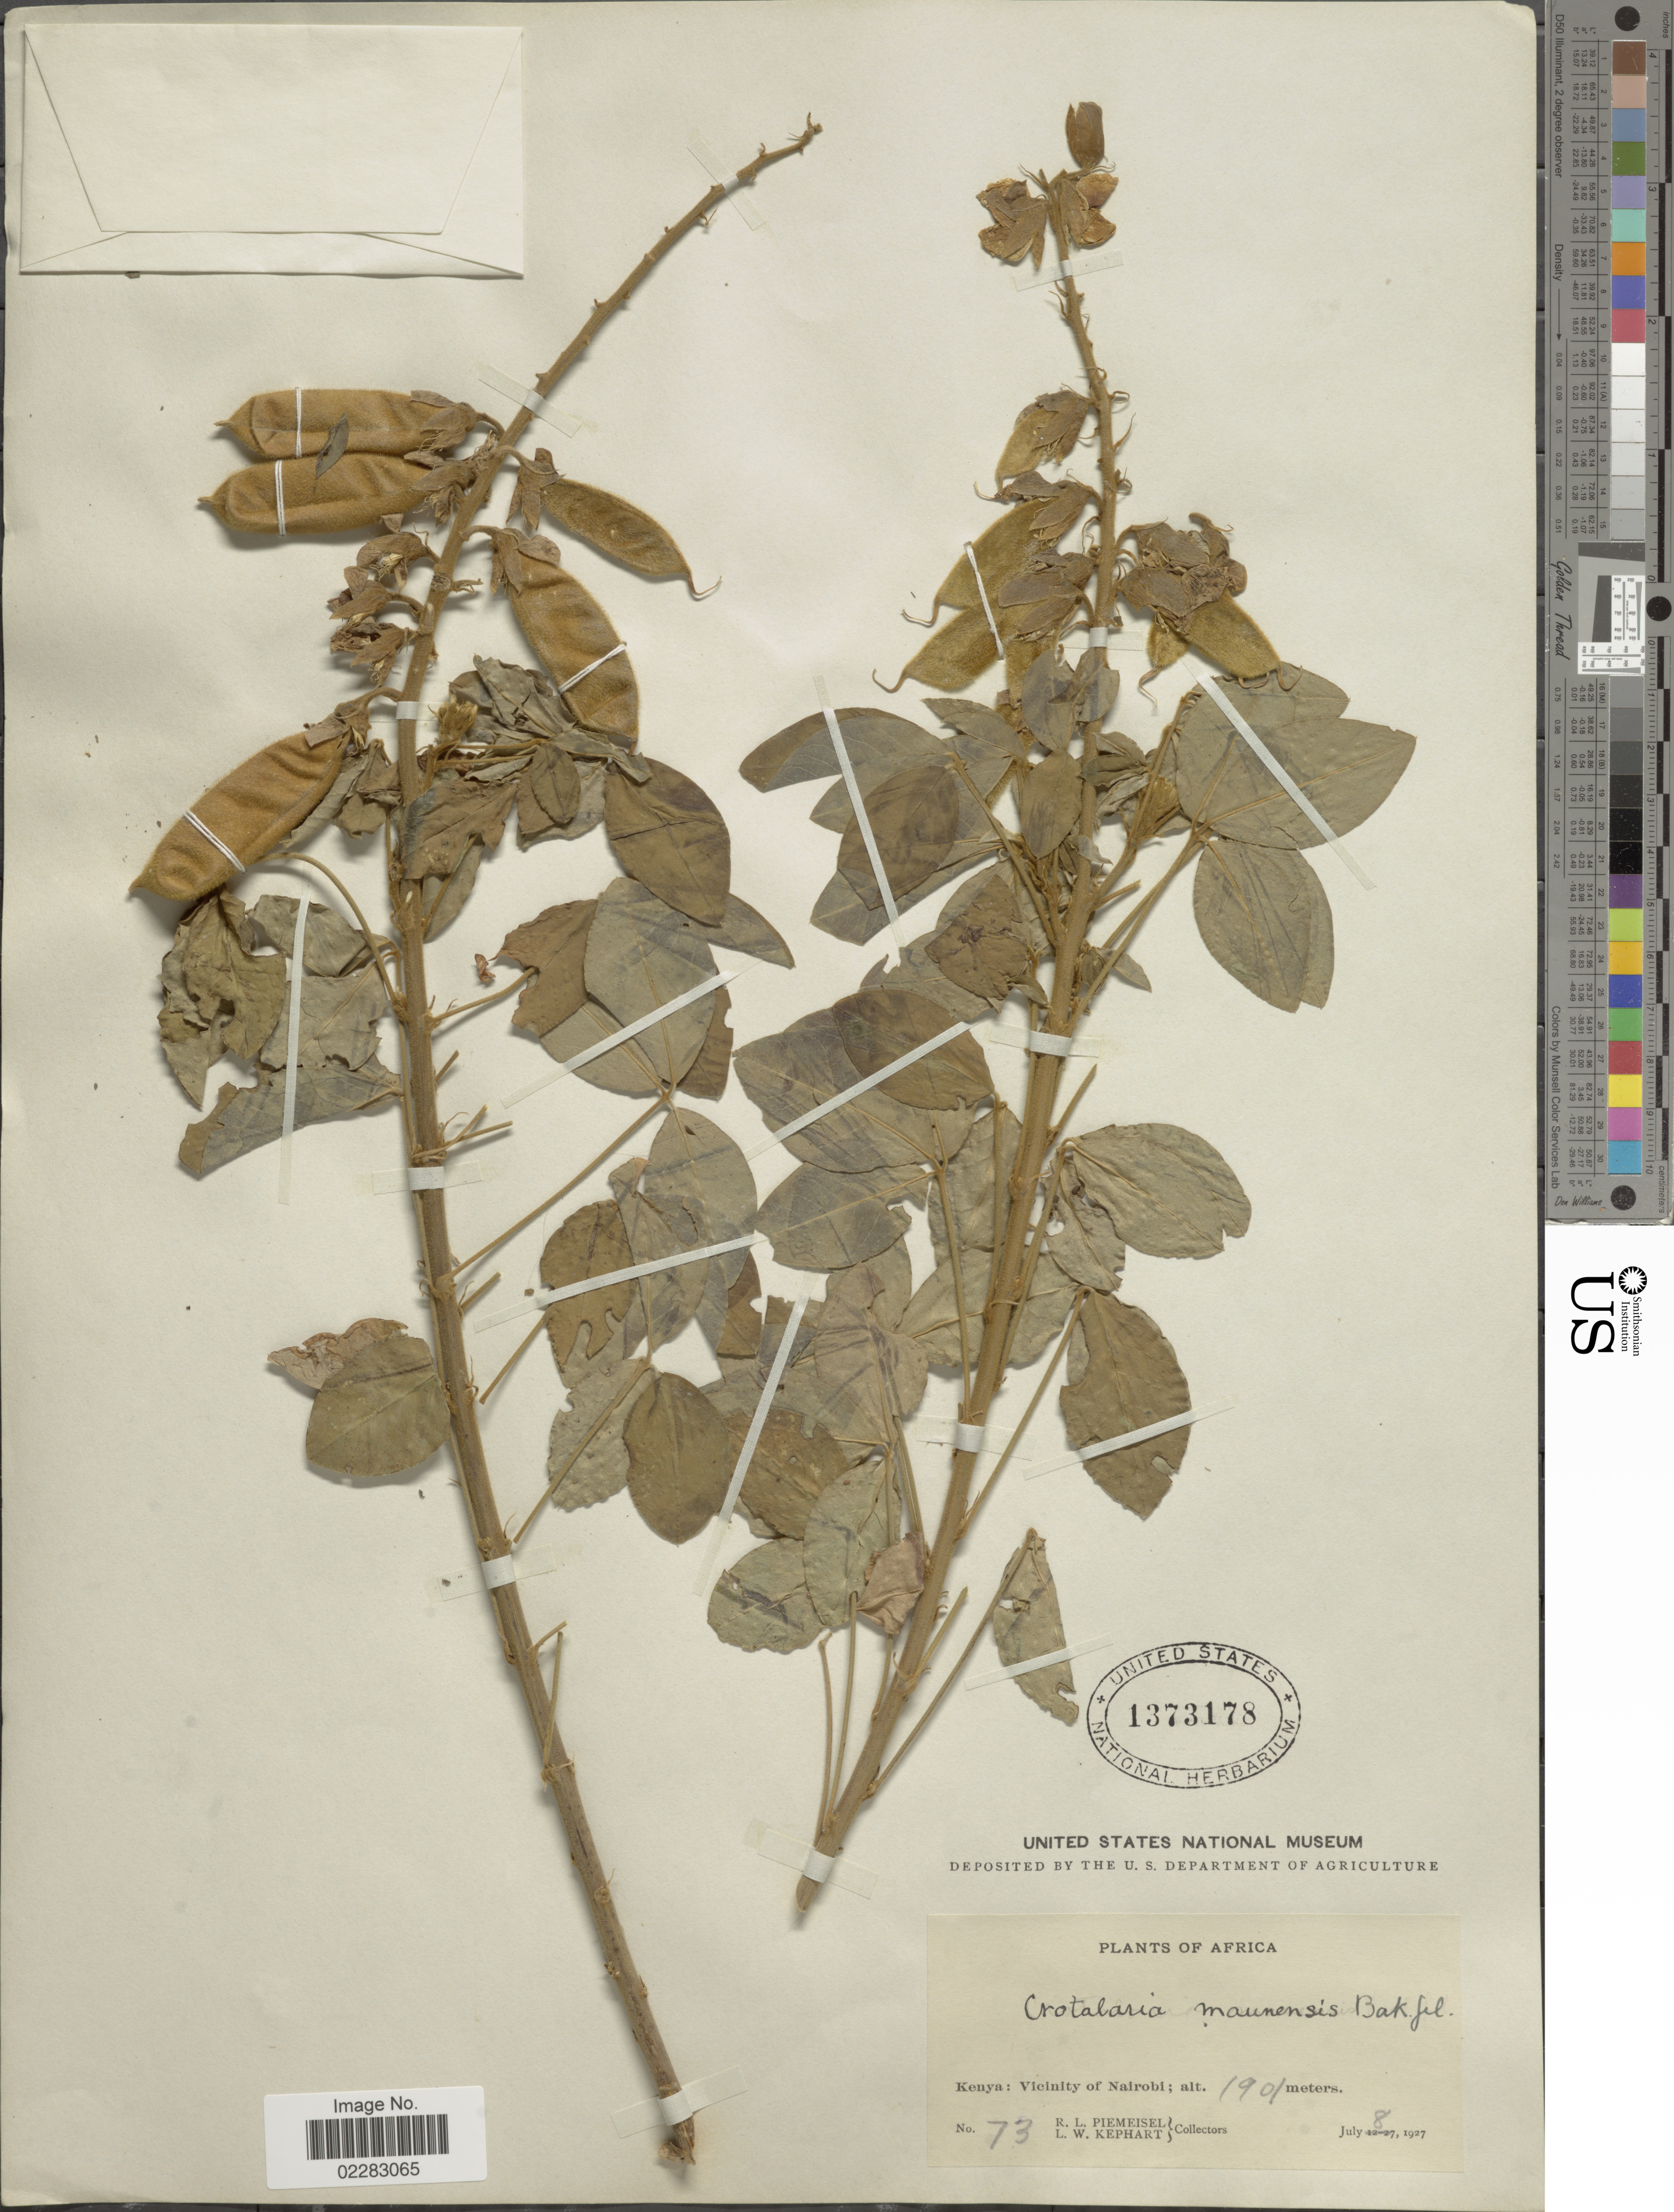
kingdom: Plantae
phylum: Tracheophyta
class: Magnoliopsida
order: Fabales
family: Fabaceae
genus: Crotalaria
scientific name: Crotalaria mauensis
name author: Baker f.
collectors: R. L. Piemeisel & L. W. Kephart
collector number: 73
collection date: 1927-07-08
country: Kenya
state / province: Nairobi Area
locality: Vicinity of Nairobi.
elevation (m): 1901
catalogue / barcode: US 1373178